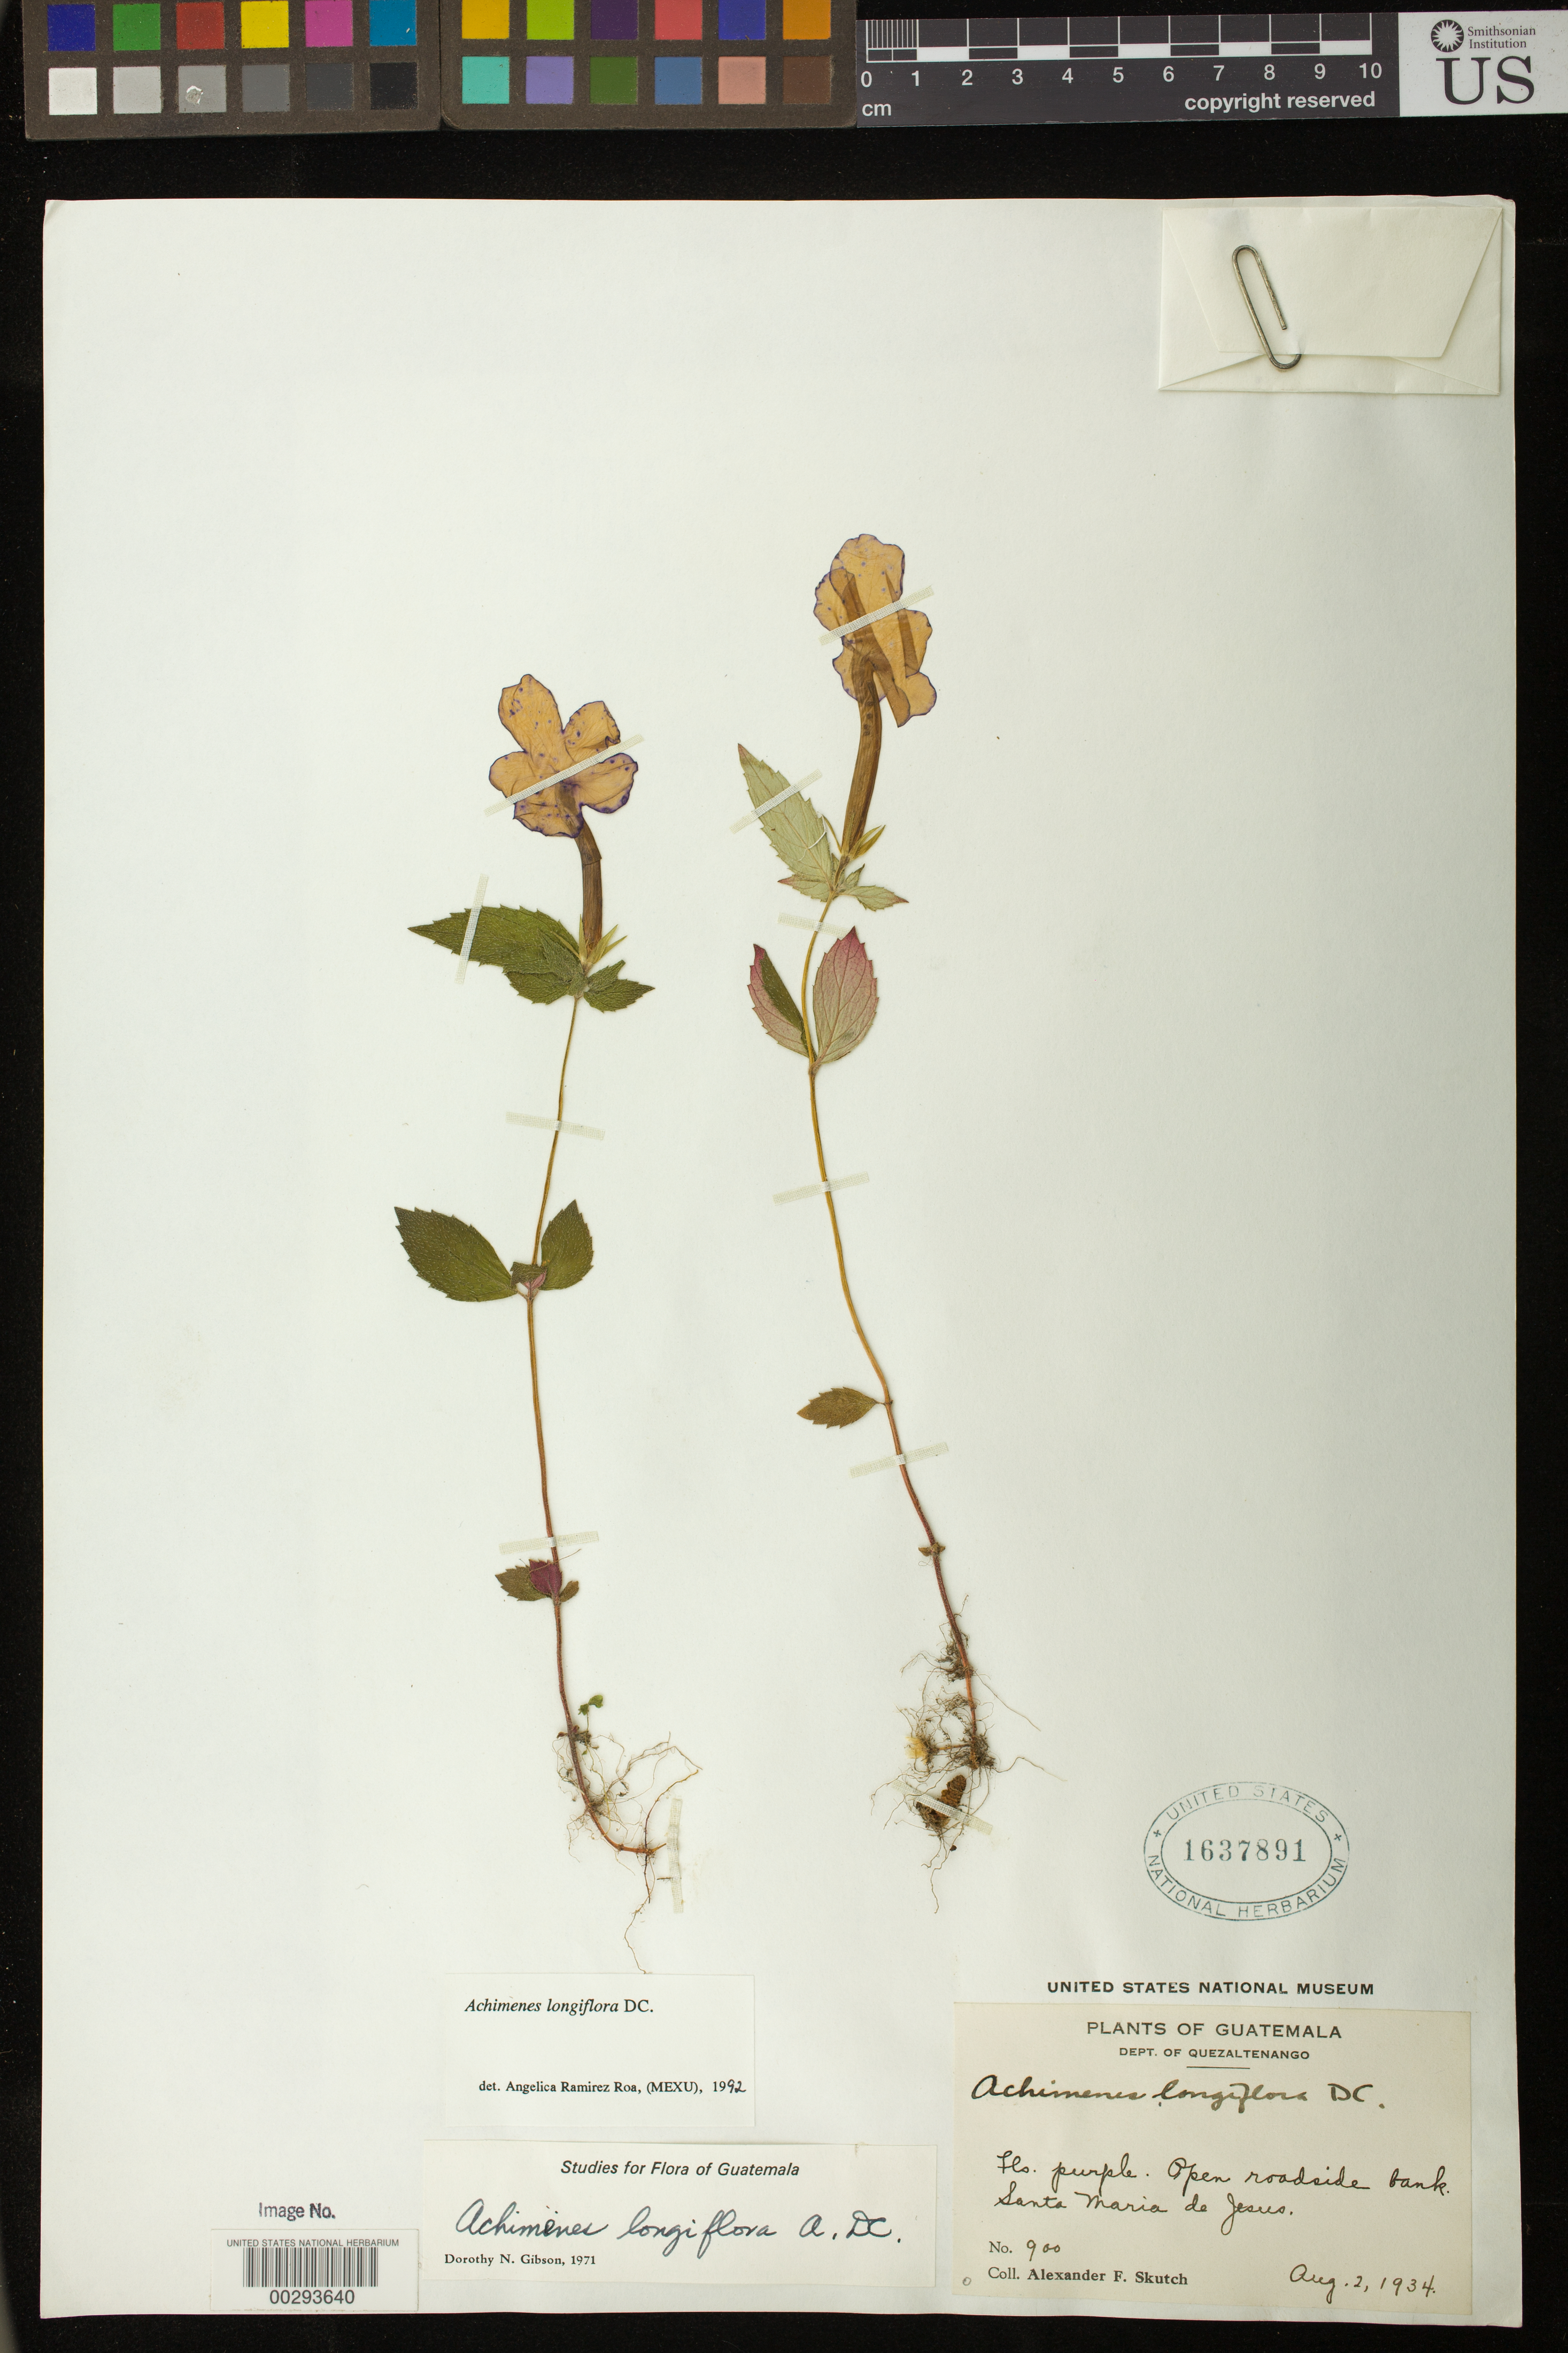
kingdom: Plantae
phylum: Tracheophyta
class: Magnoliopsida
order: Lamiales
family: Gesneriaceae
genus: Achimenes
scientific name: Achimenes longiflora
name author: DC.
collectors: A. F. Skutch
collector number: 900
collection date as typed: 02 Aug 1934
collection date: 1934-08-02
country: Guatemala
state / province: Quetzaltenango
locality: Santa Maria de Jesus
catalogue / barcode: US 1637891